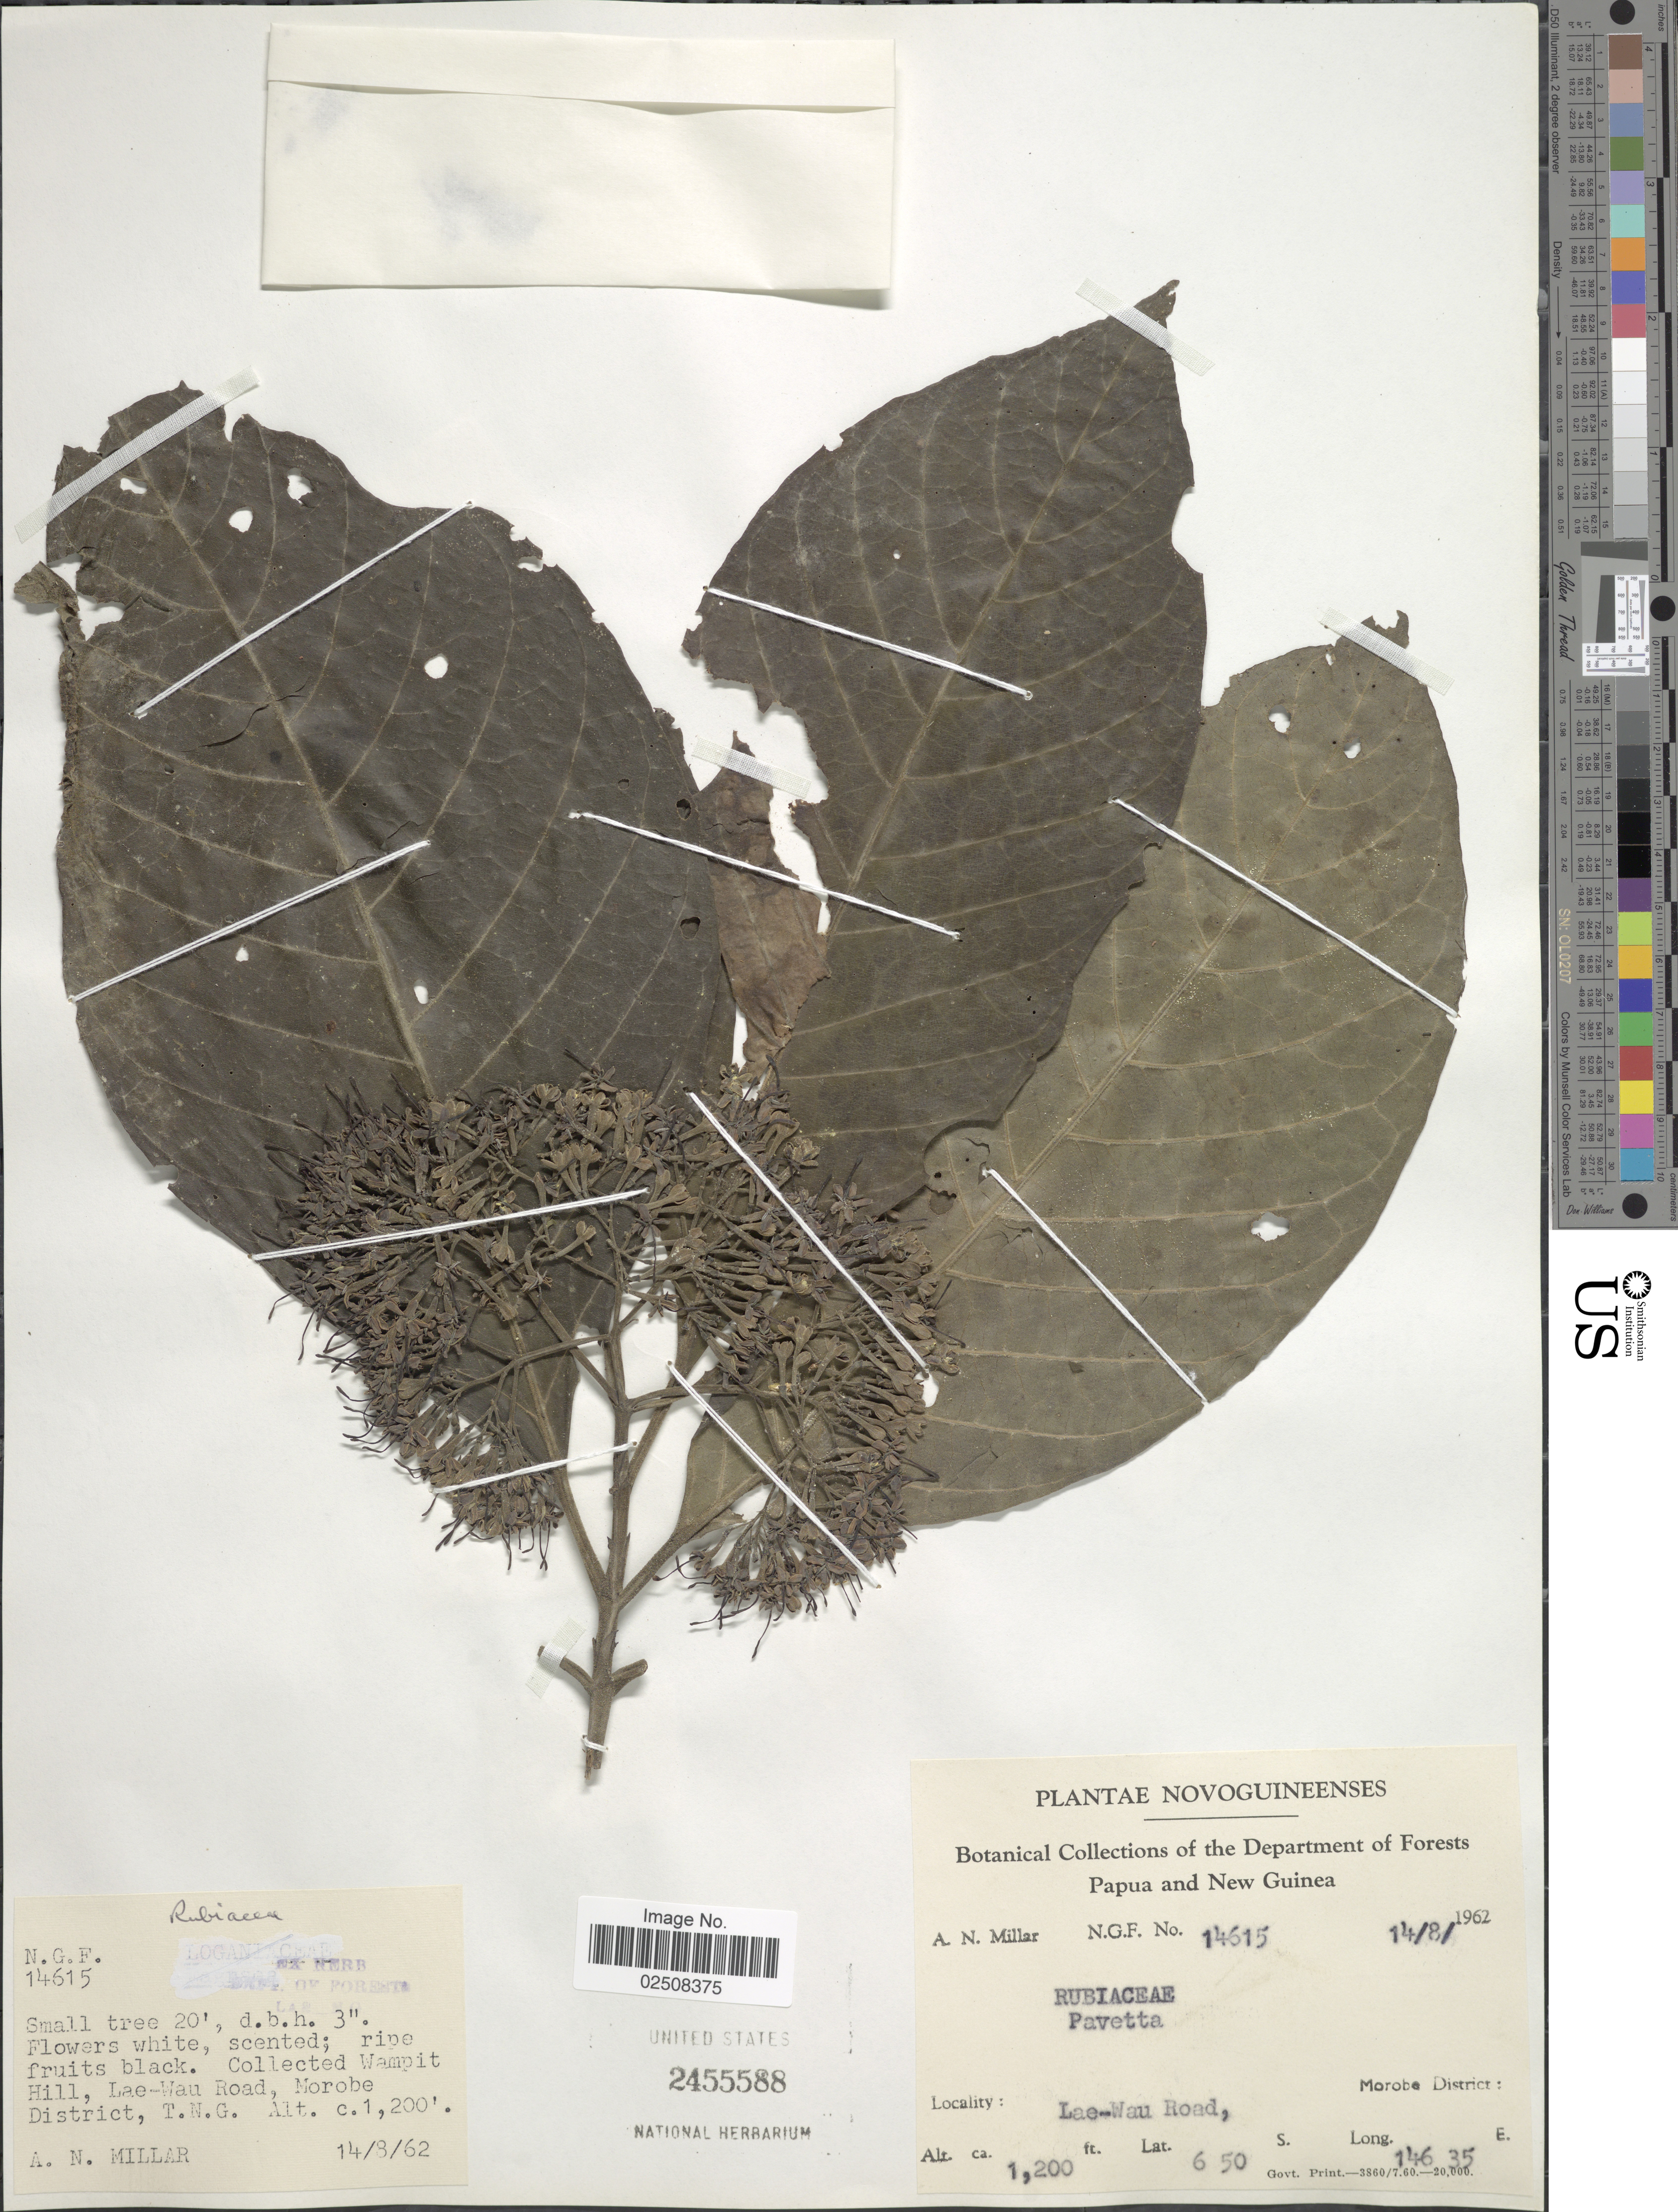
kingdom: Plantae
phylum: Tracheophyta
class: Magnoliopsida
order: Gentianales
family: Rubiaceae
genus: Pavetta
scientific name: Pavetta sp.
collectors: A. Millar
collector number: N.G.F. 14615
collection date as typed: Transcribed d/m/y: 14/8/62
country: Papua New Guinea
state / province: Morobe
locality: Collected Wampit Hill, Lae-Wau Road, Morobe District, T.N.G.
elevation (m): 366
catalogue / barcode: US 2455588